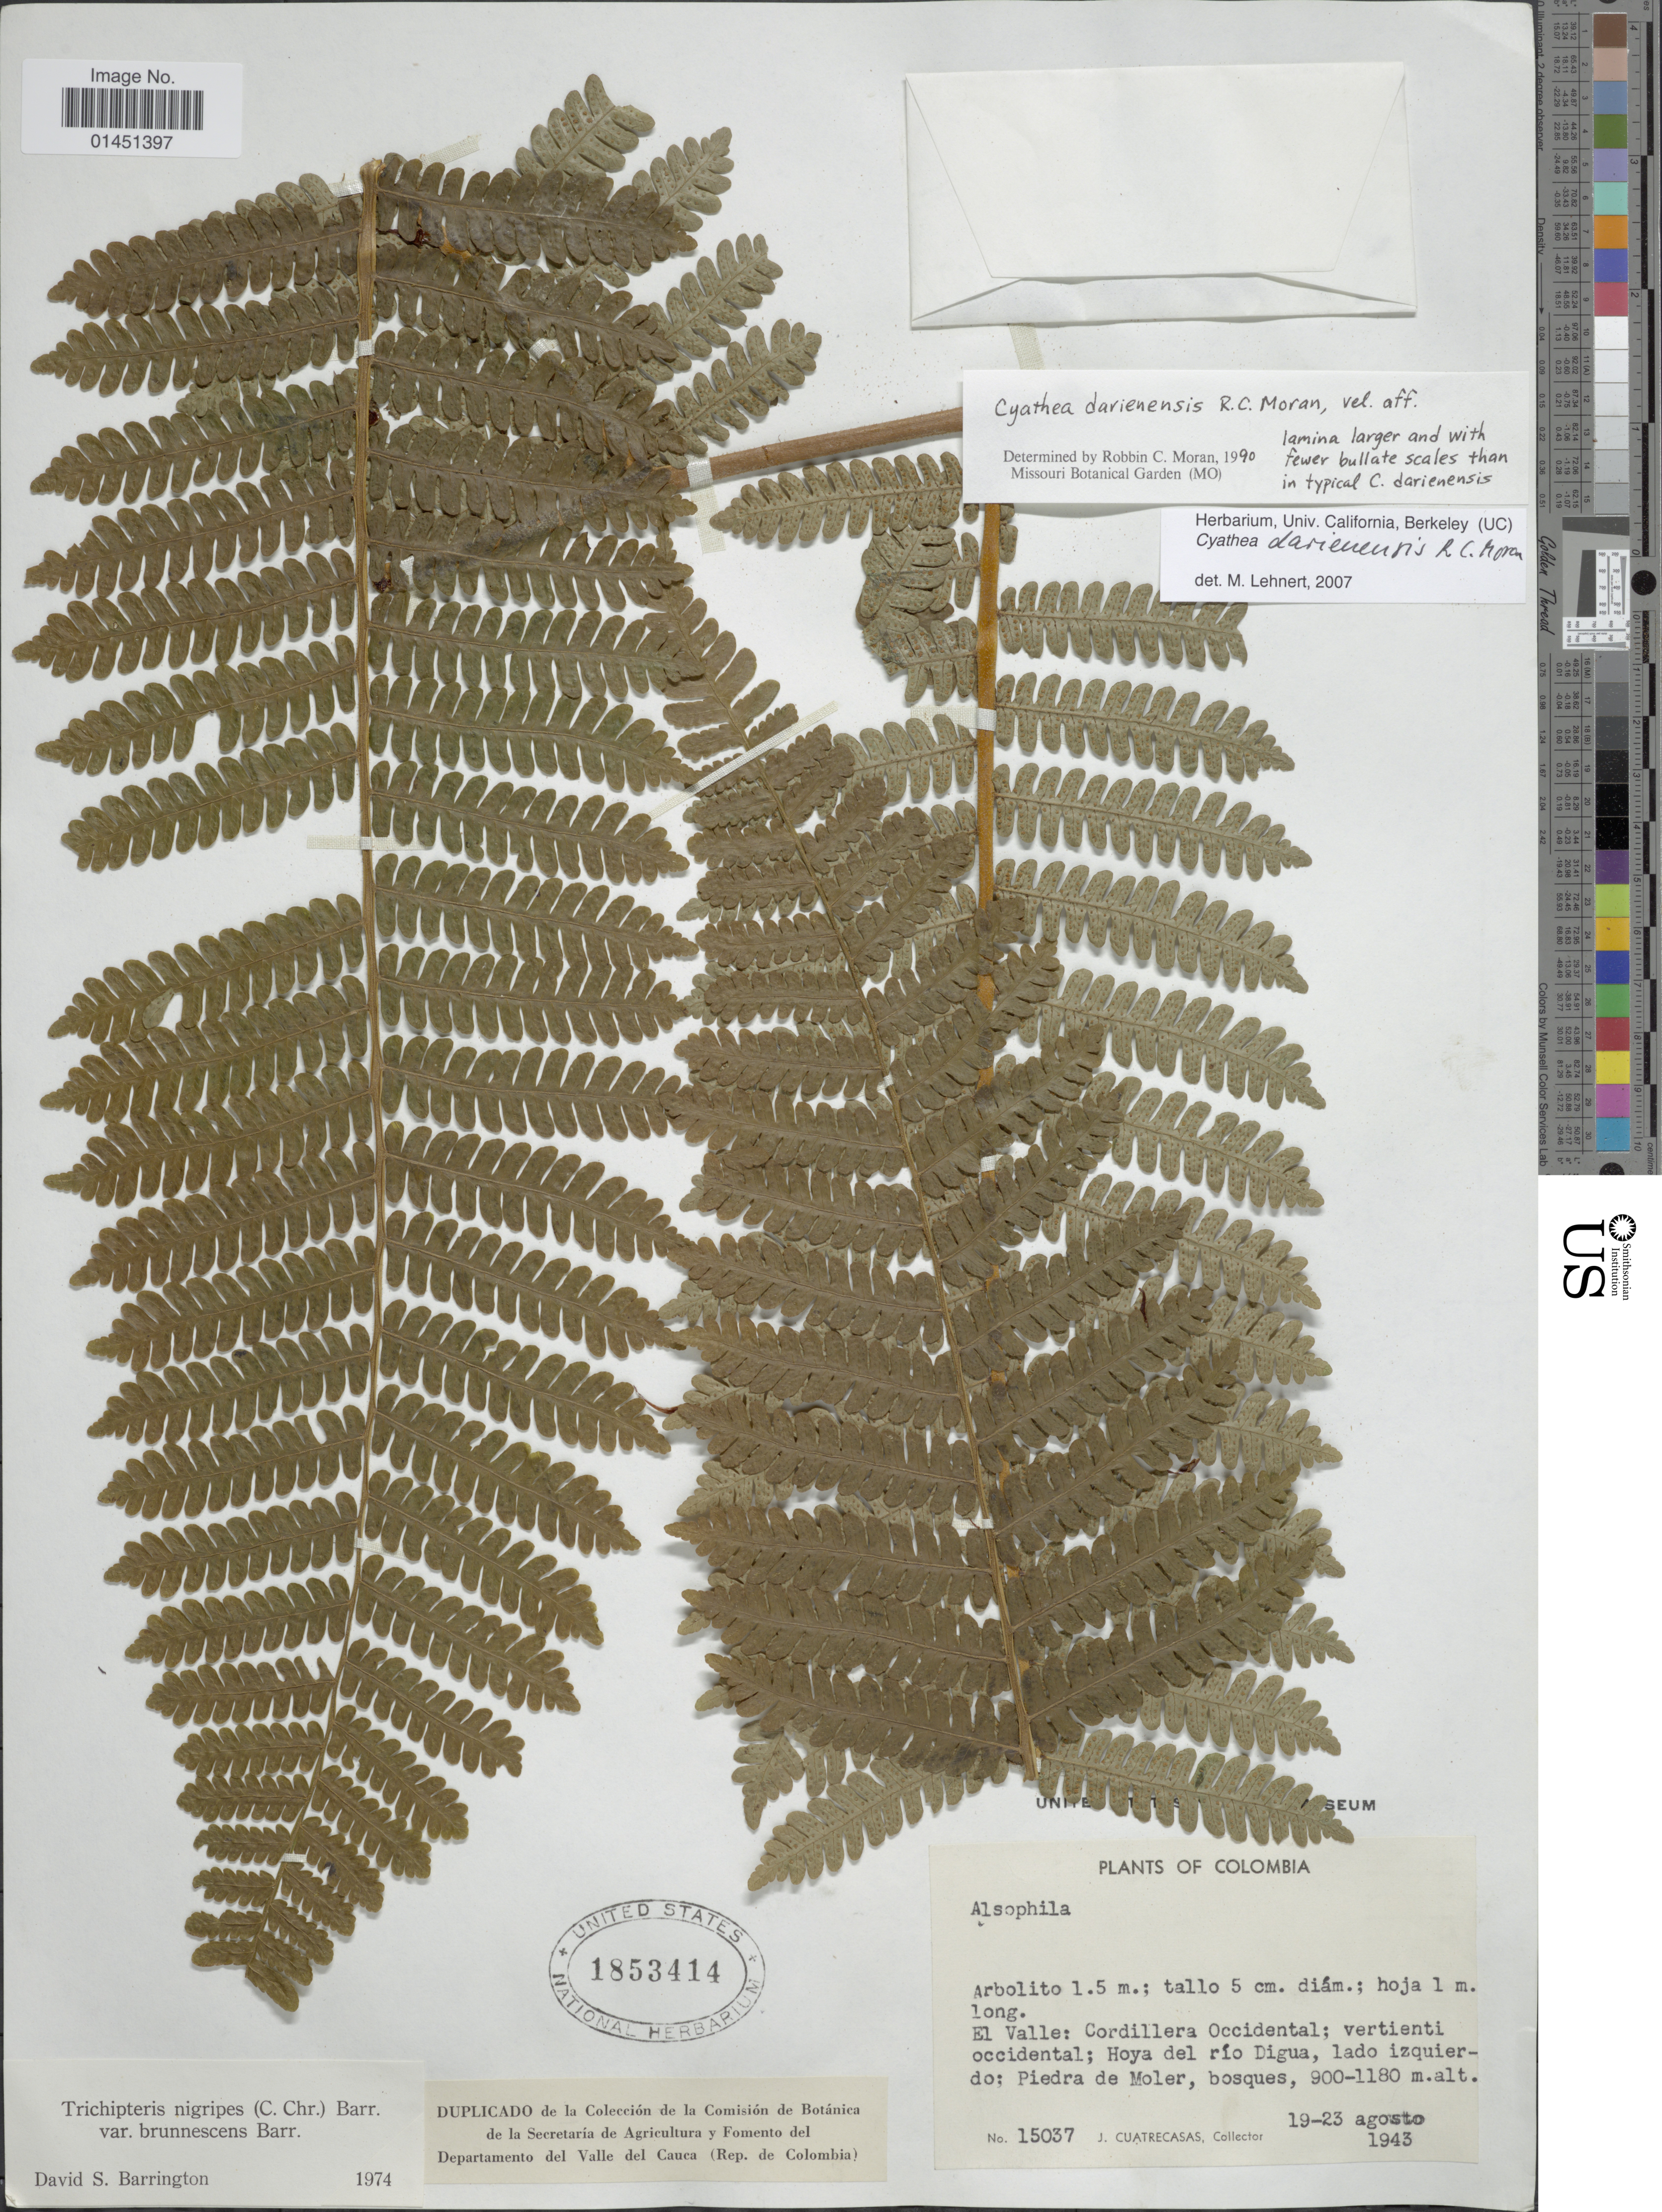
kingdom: Plantae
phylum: Tracheophyta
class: Polypodiopsida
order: Cyatheales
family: Cyatheaceae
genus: Cyathea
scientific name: Cyathea darienensis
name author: R.C. Moran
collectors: J. Cuatrecasas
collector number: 15037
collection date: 1943-08-19/1943-08-23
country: Colombia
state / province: Valle del Cauca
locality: Cordillera Occidental: vertiente occidental: Hoya del rio Digua, lado izquierdo: Piedra de Moler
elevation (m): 900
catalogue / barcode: US 1853414